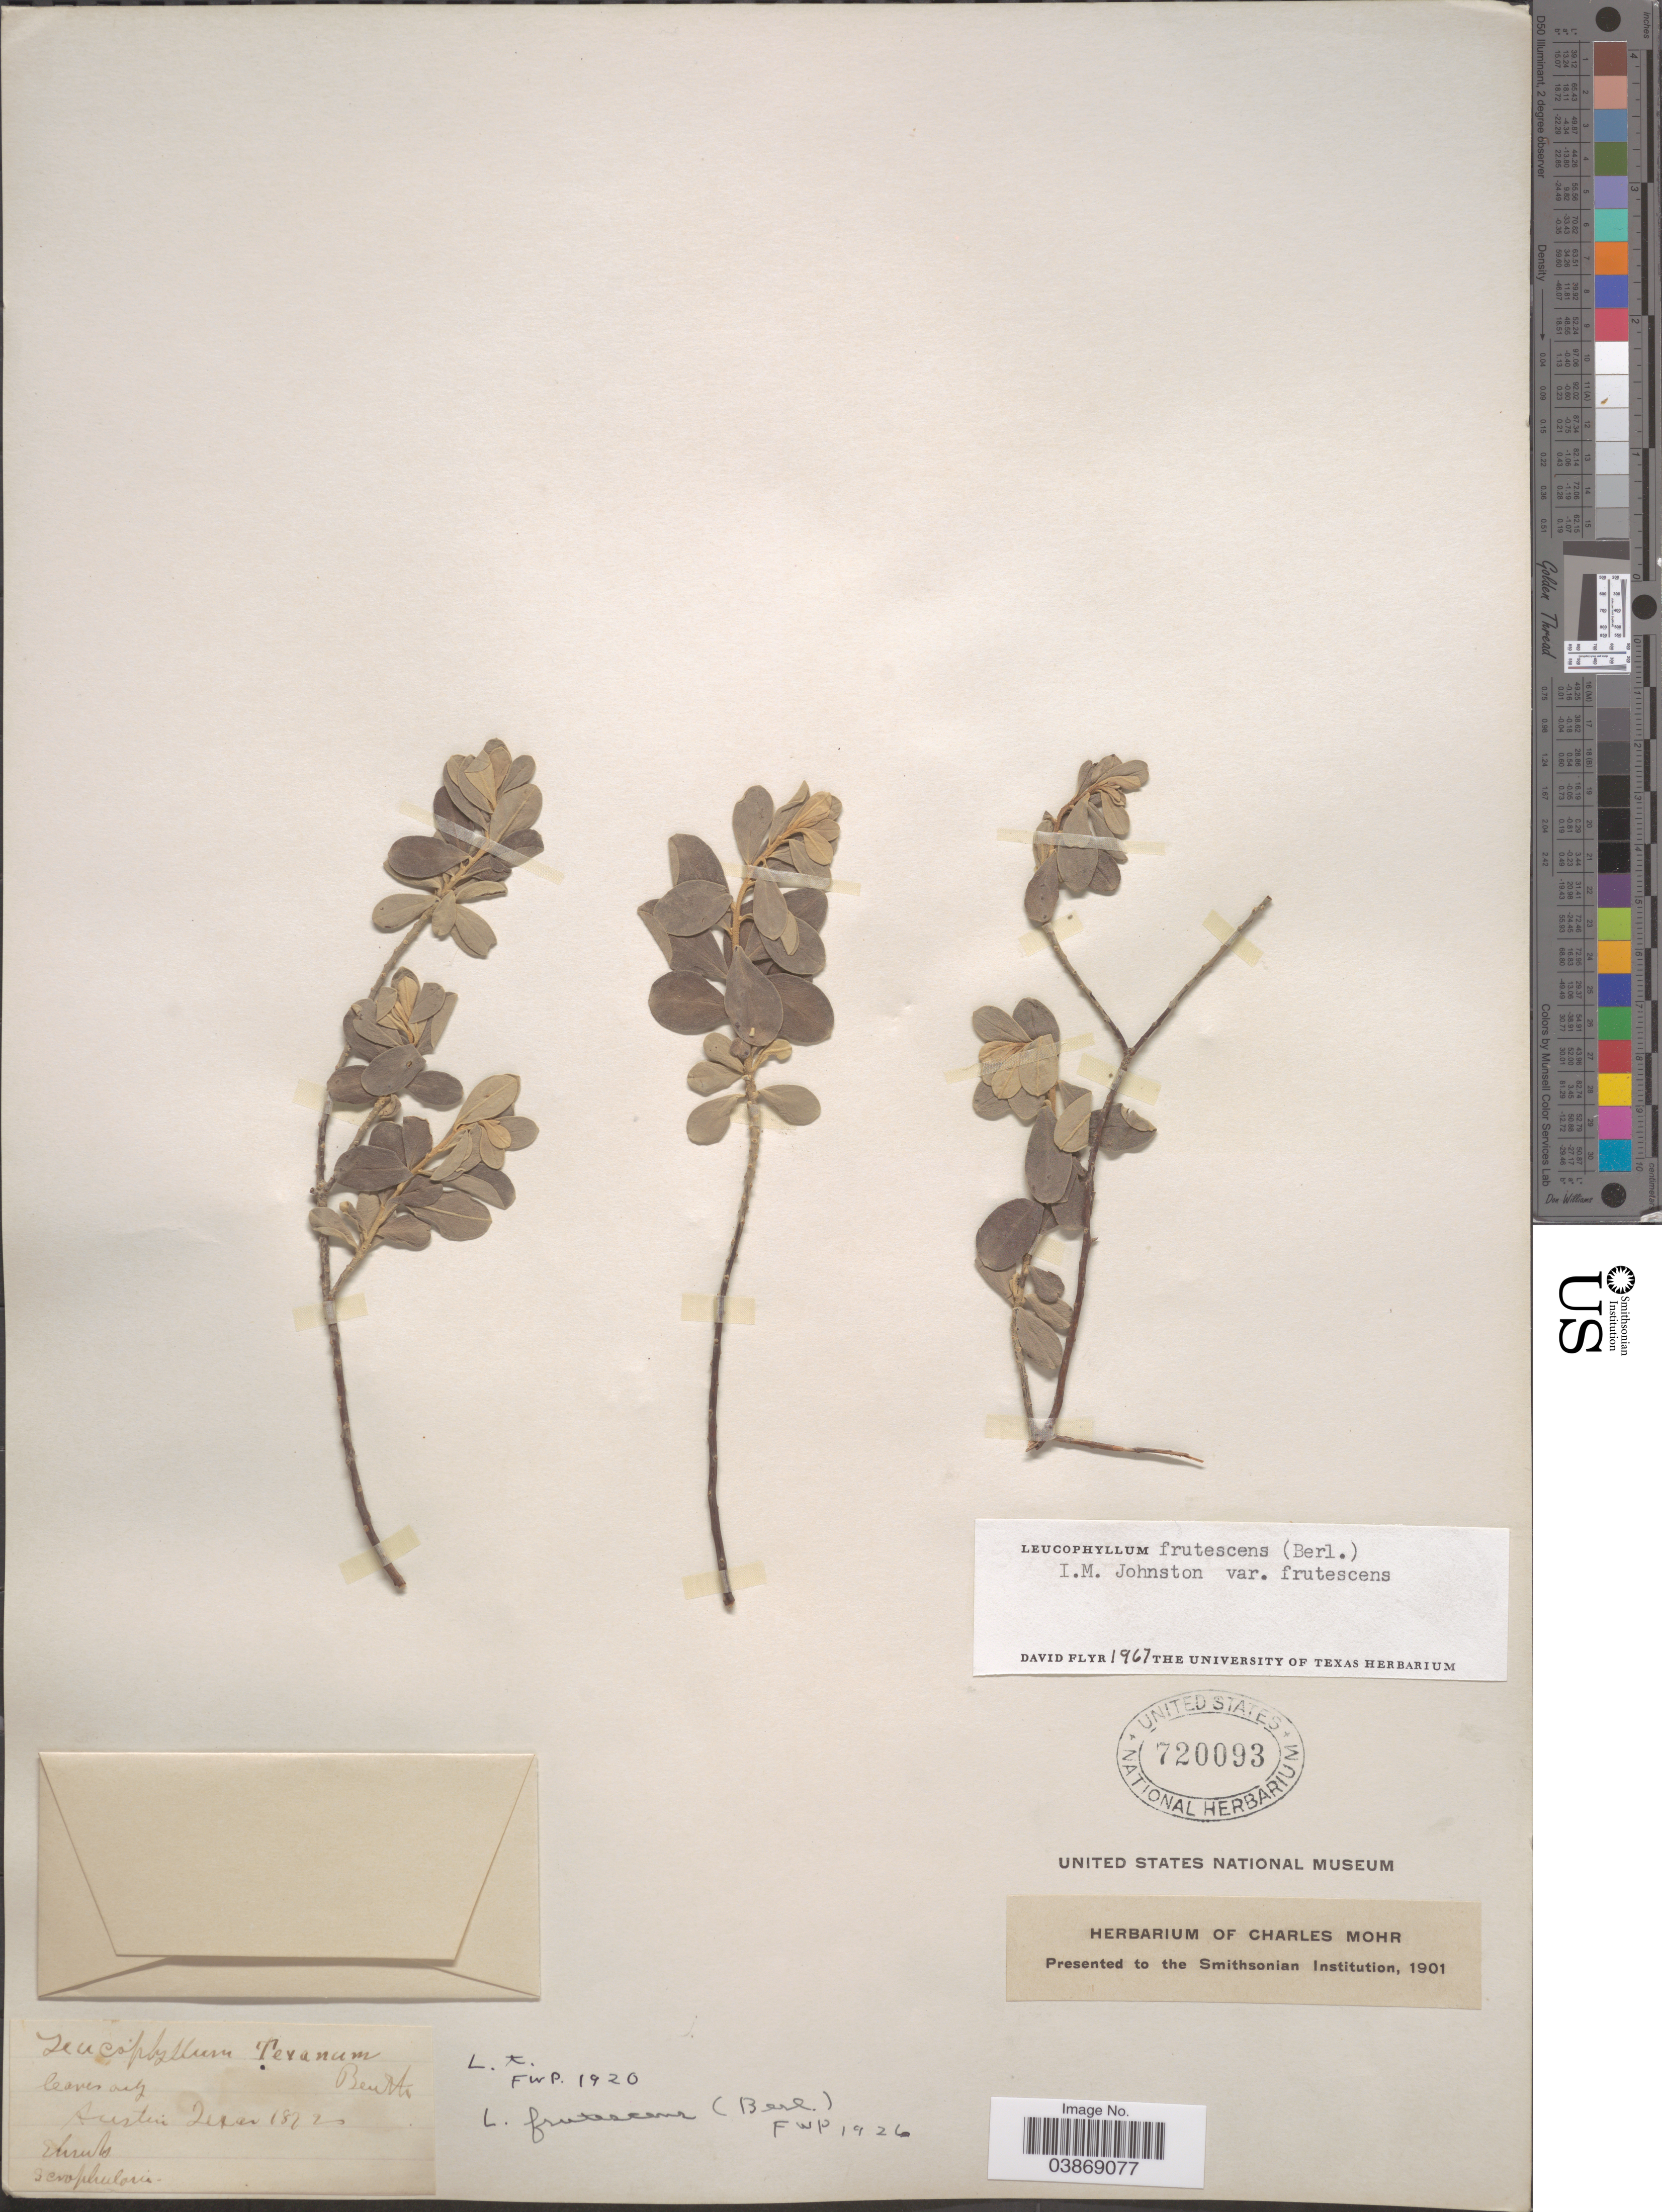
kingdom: Plantae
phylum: Tracheophyta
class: Magnoliopsida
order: Lamiales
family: Scrophulariaceae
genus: Leucophyllum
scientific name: Leucophyllum frutescens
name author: (Berland.) I.M. Johnst.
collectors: ex herb. Charles Mohr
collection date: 1822-06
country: United States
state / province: Texas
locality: Austin.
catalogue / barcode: US 720093